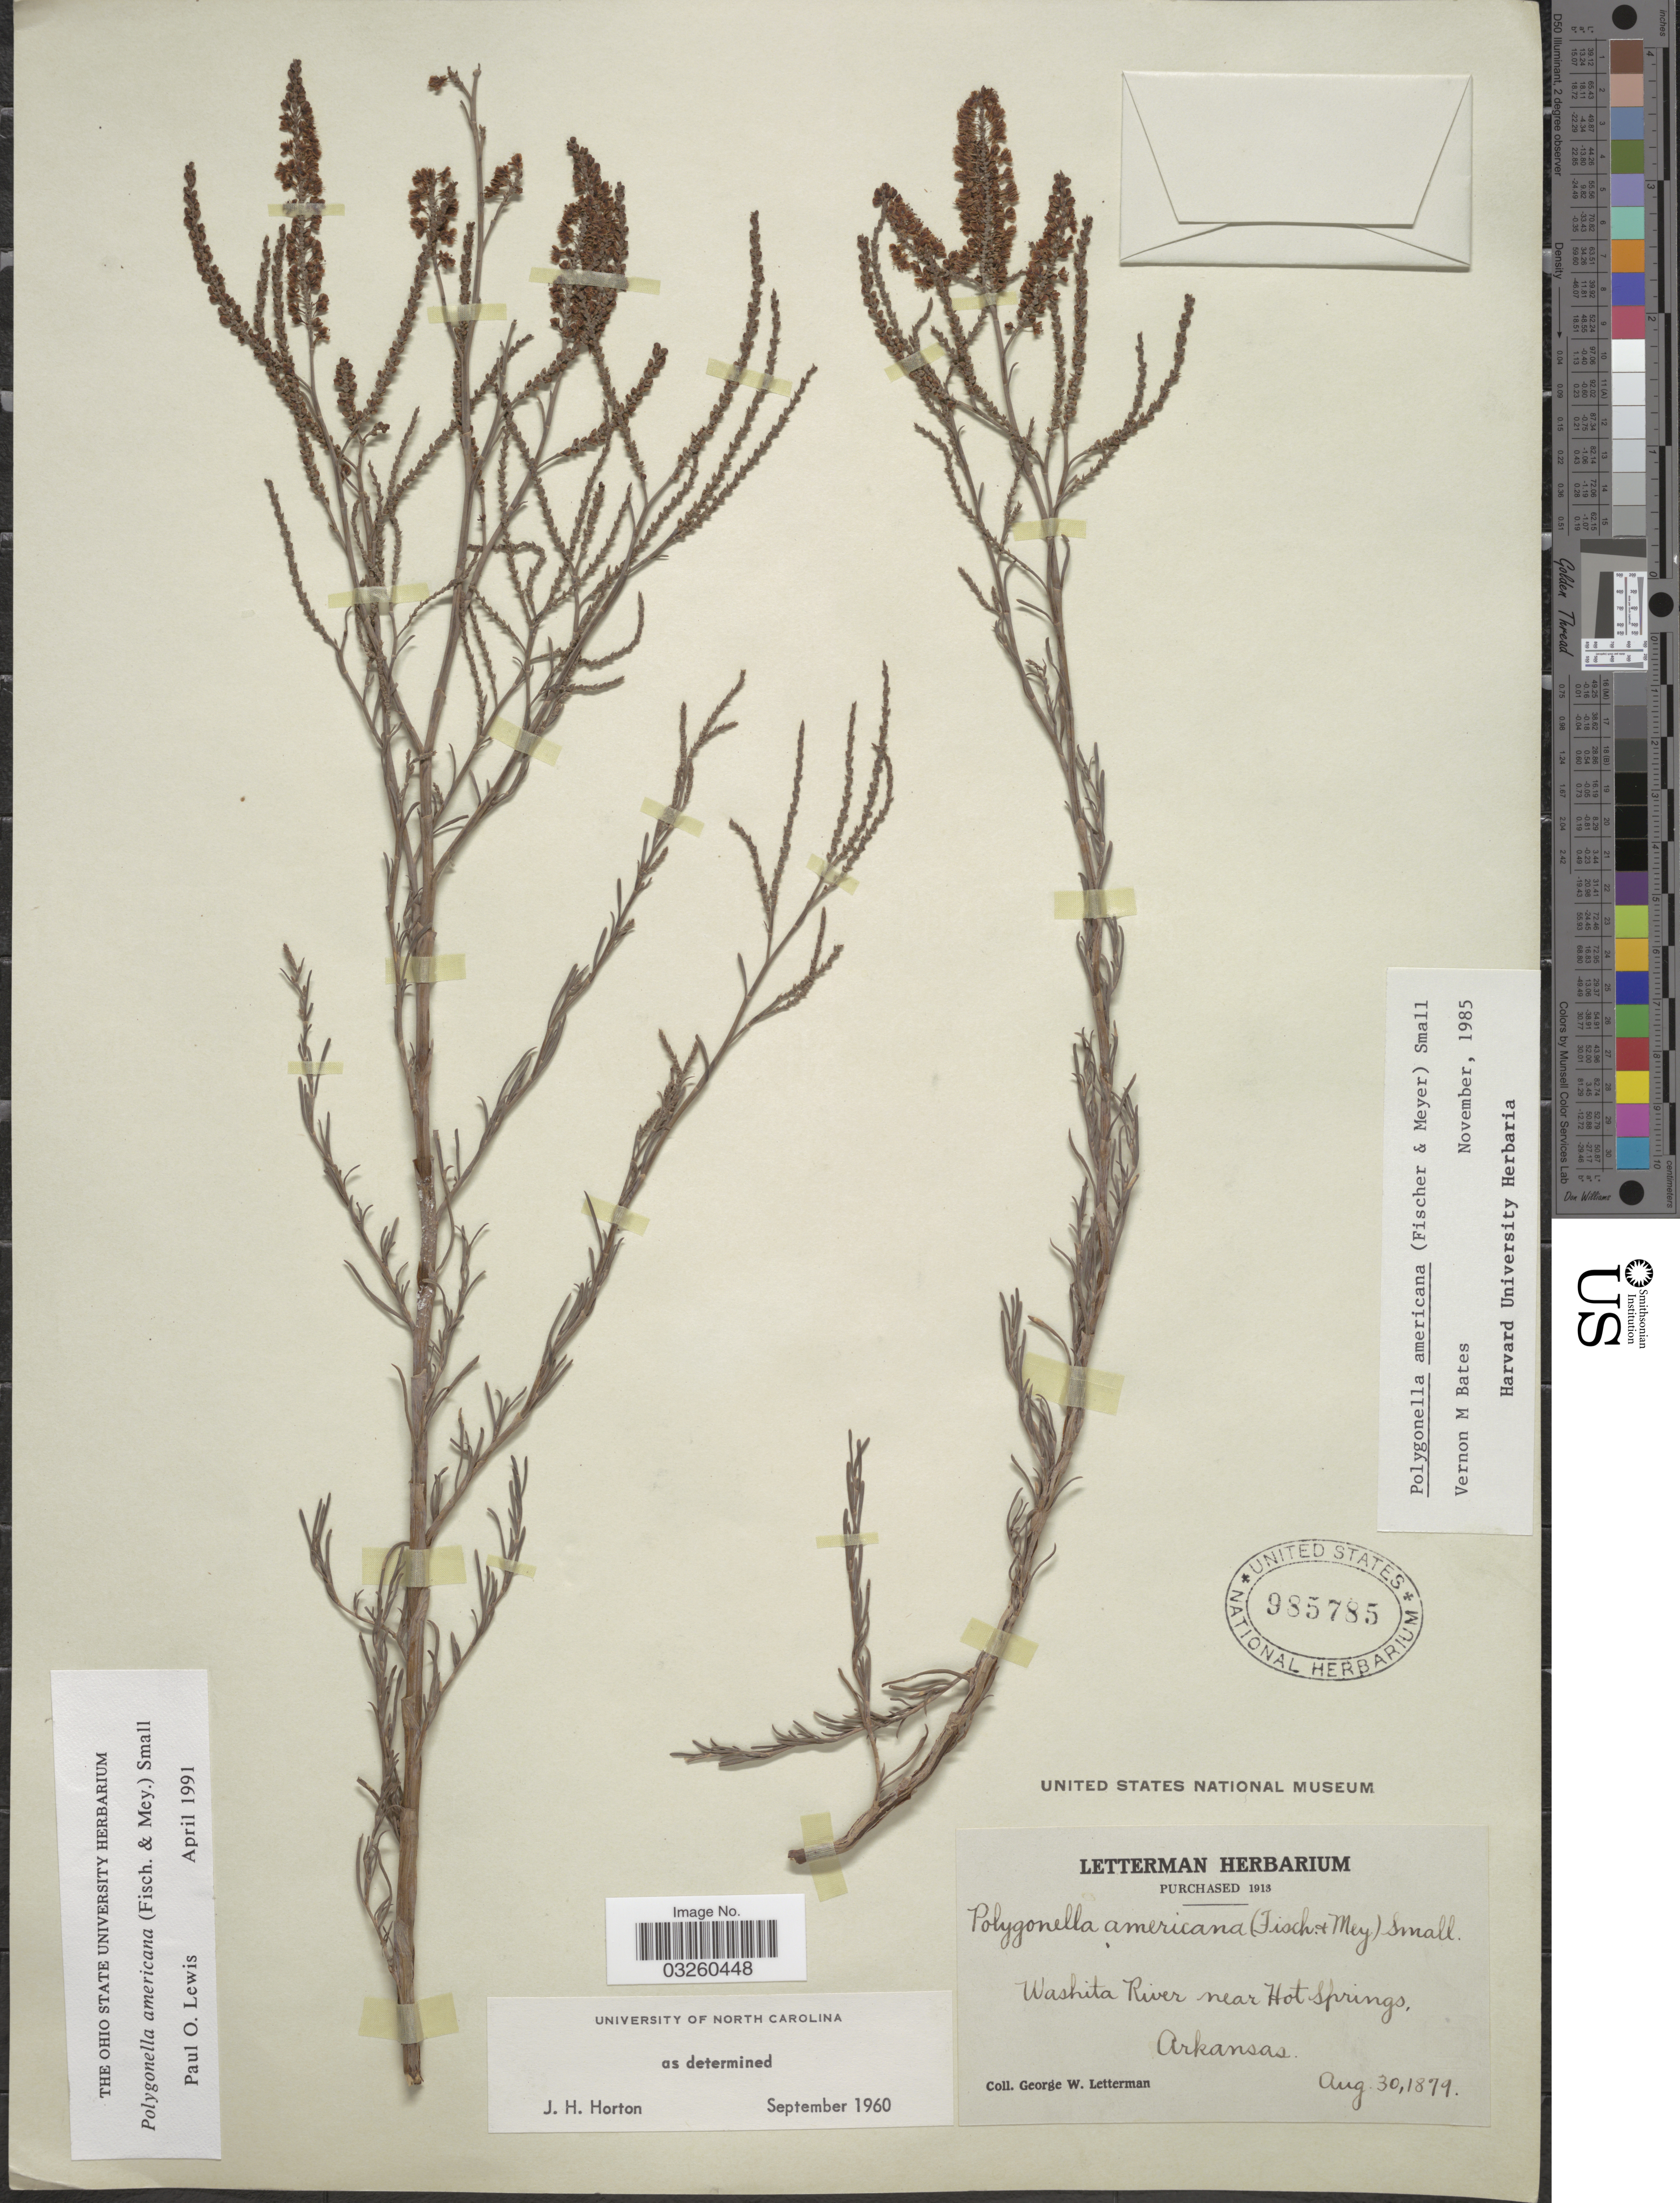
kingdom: Plantae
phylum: Tracheophyta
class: Magnoliopsida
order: Caryophyllales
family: Polygonaceae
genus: Polygonella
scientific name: Polygonella americana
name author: (Fisch. & C.A. Mey.) Small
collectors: G. W. Letterman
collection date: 1879-08-30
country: United States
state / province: Arkansas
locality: Washita River near Hot Springs.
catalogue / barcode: US 985785